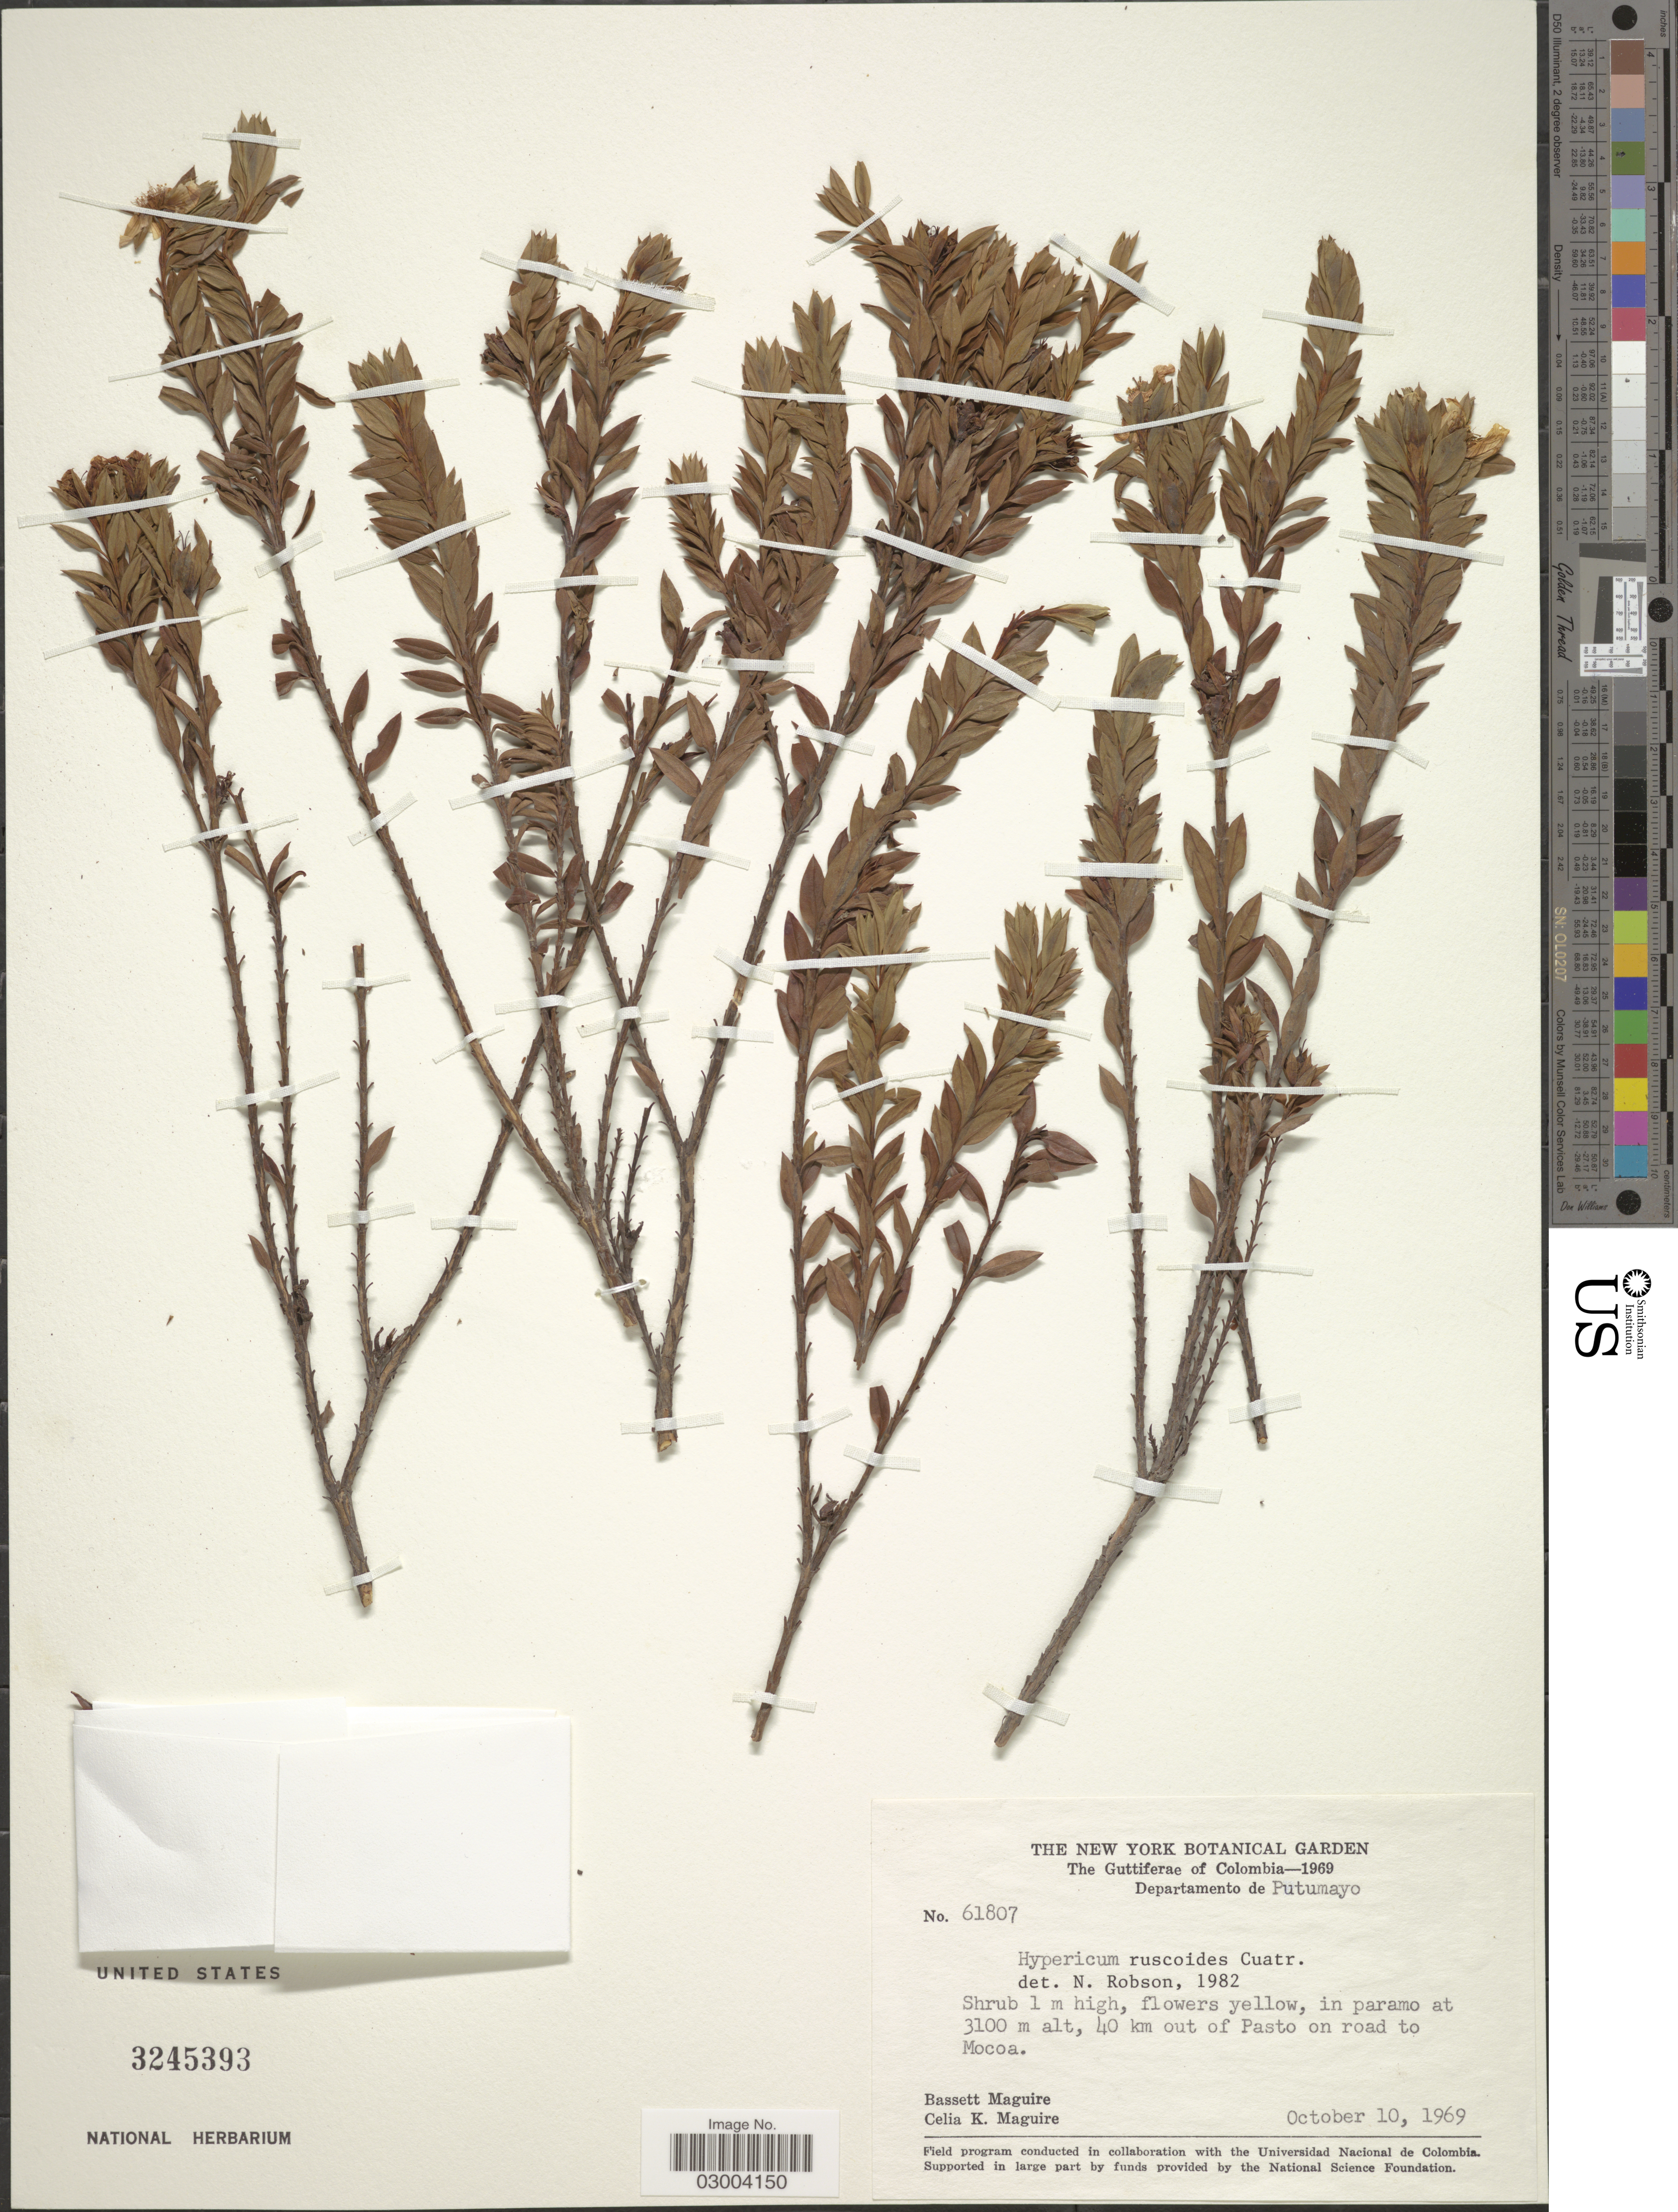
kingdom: Plantae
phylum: Tracheophyta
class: Magnoliopsida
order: Malpighiales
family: Hypericaceae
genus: Hypericum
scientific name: Hypericum ruscoides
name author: Cuatrec.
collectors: B. Maguire & C. K. Maguire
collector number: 61807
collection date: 1969-10-10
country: Colombia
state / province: Putumayo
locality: The Guttieferae of Colombia, Departamento de Putumayo, 40 km out of Pasto on road to Mocoa.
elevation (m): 3100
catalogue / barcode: US 3245393